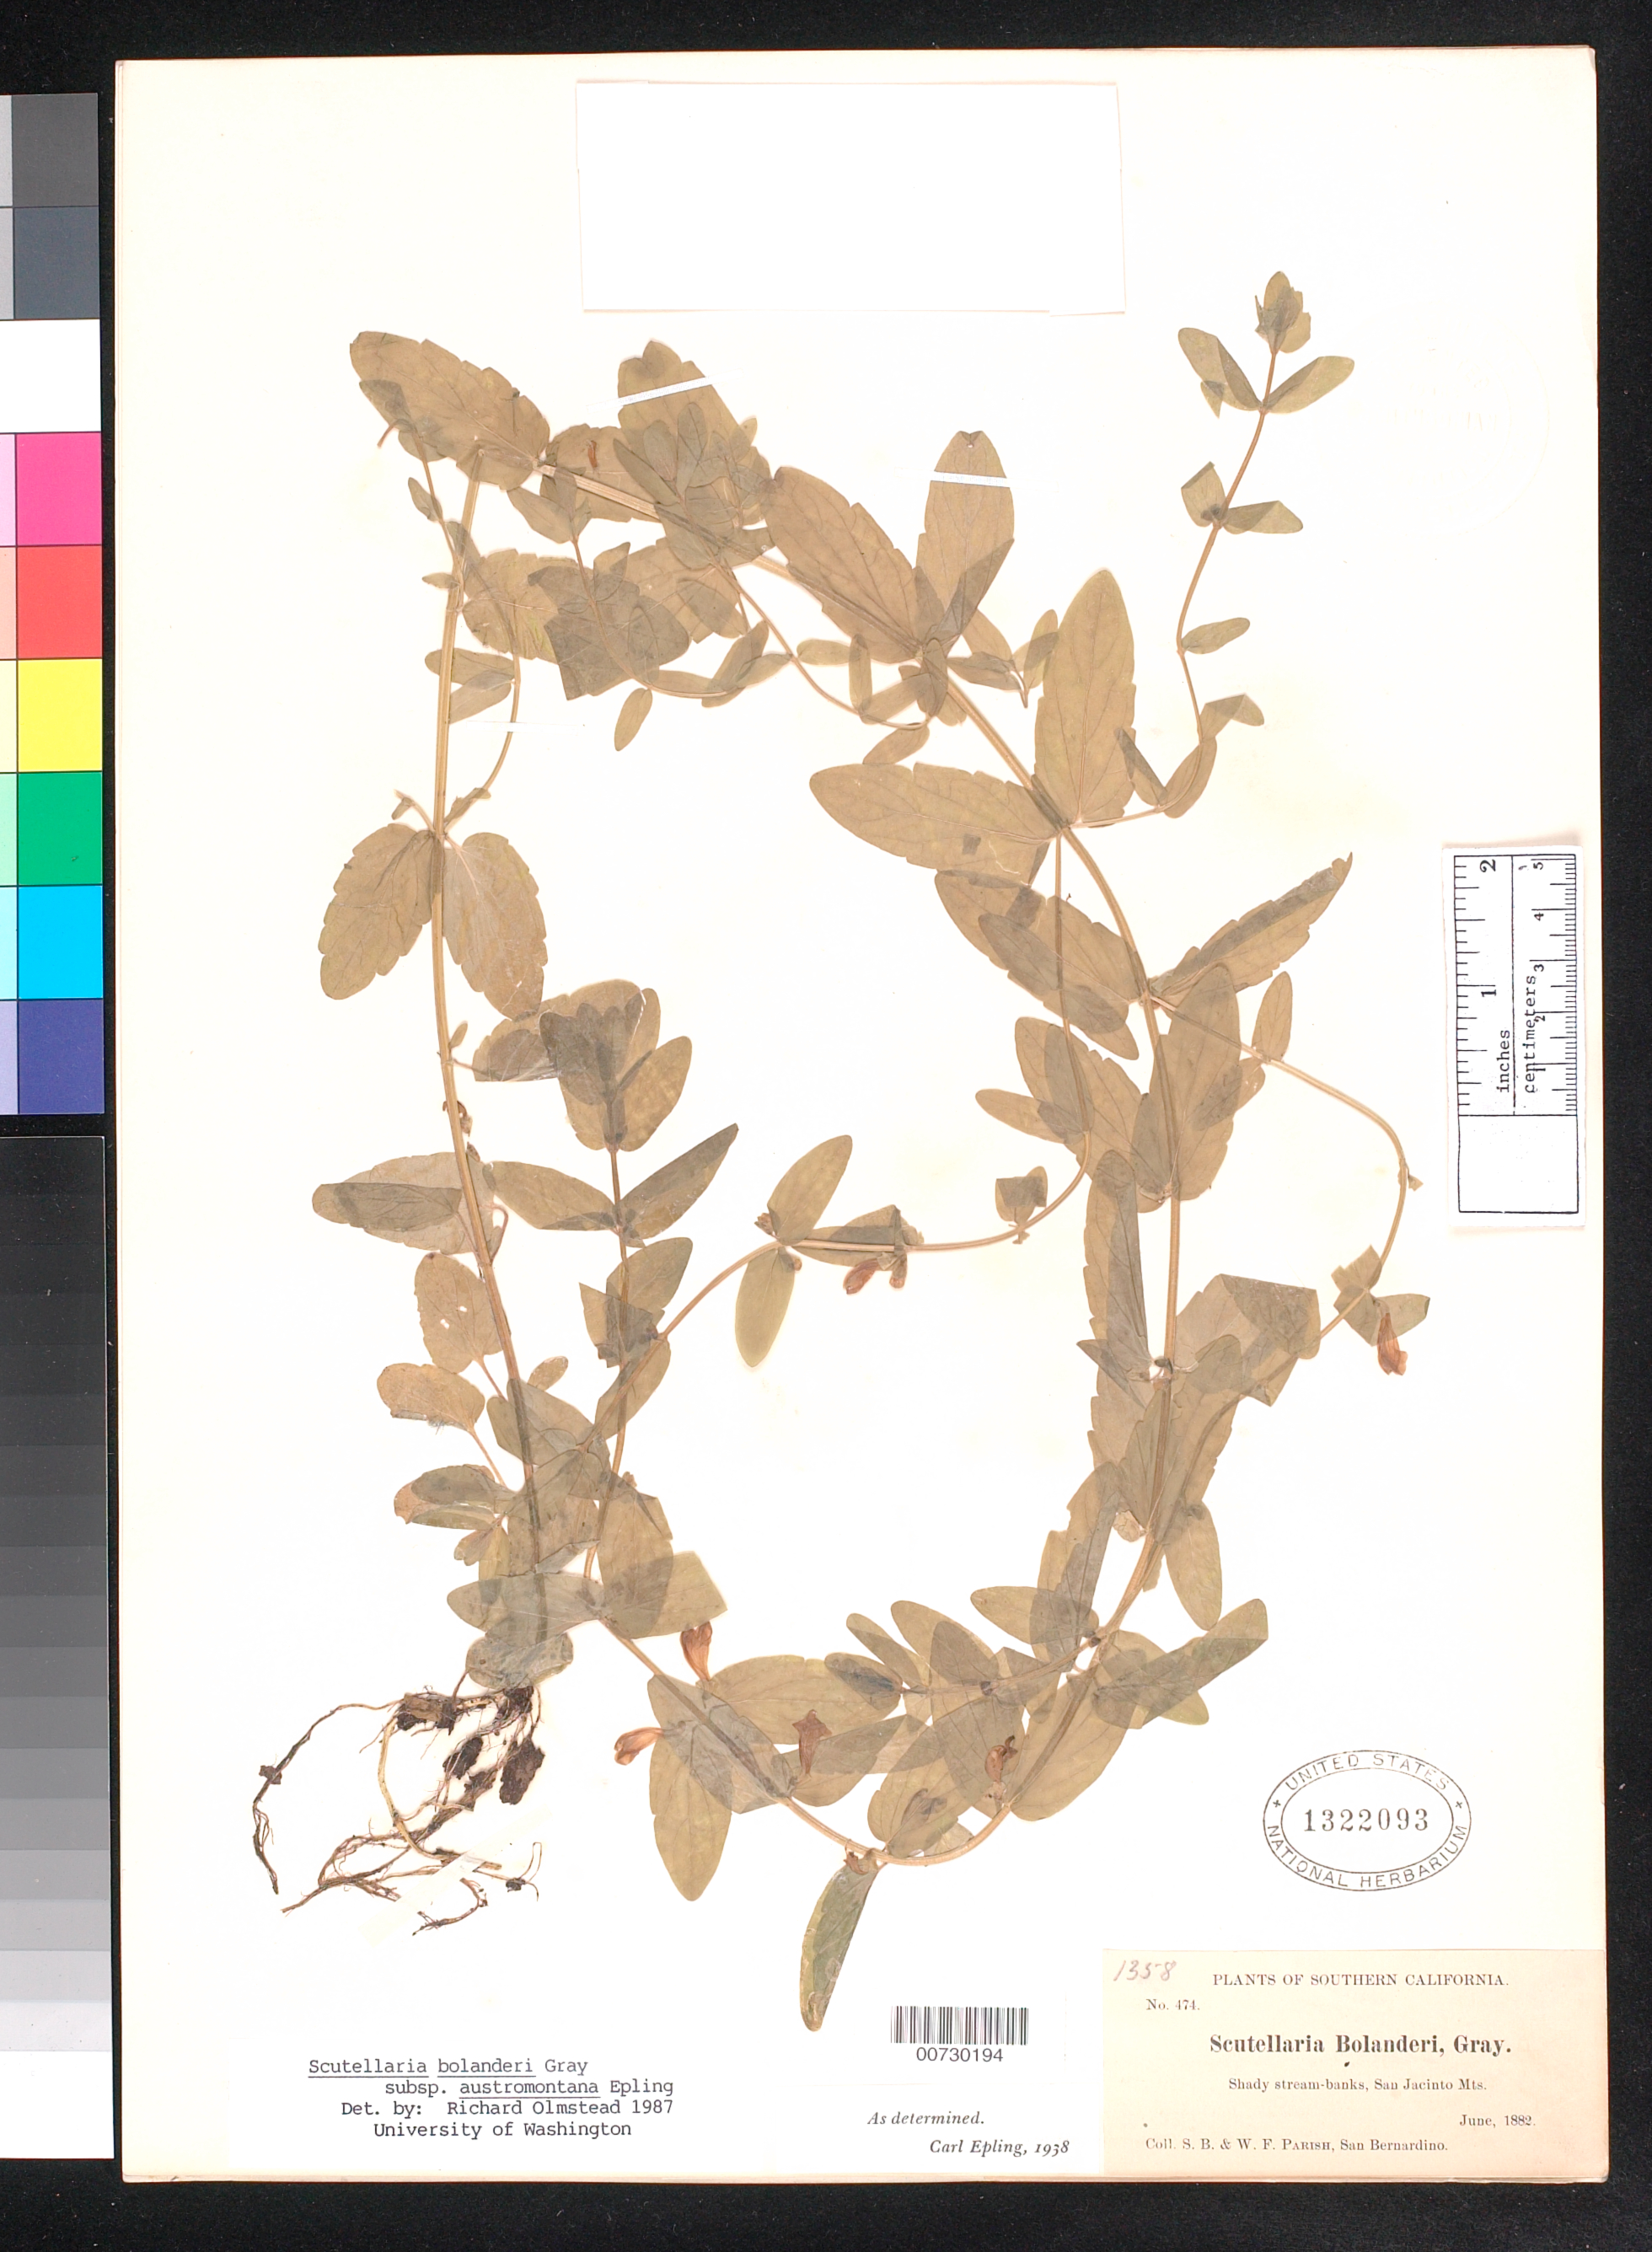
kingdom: Plantae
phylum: Tracheophyta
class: Magnoliopsida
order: Lamiales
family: Lamiaceae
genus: Scutellaria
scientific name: Scutellaria bolanderi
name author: A. Gray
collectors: S. B. Parish & W. F. Parish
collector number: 1358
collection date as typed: Jun 1882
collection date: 1882-06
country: United States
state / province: California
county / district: Riverside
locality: Shady stream-banks, San Jacinto Mts.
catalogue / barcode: US 1322093